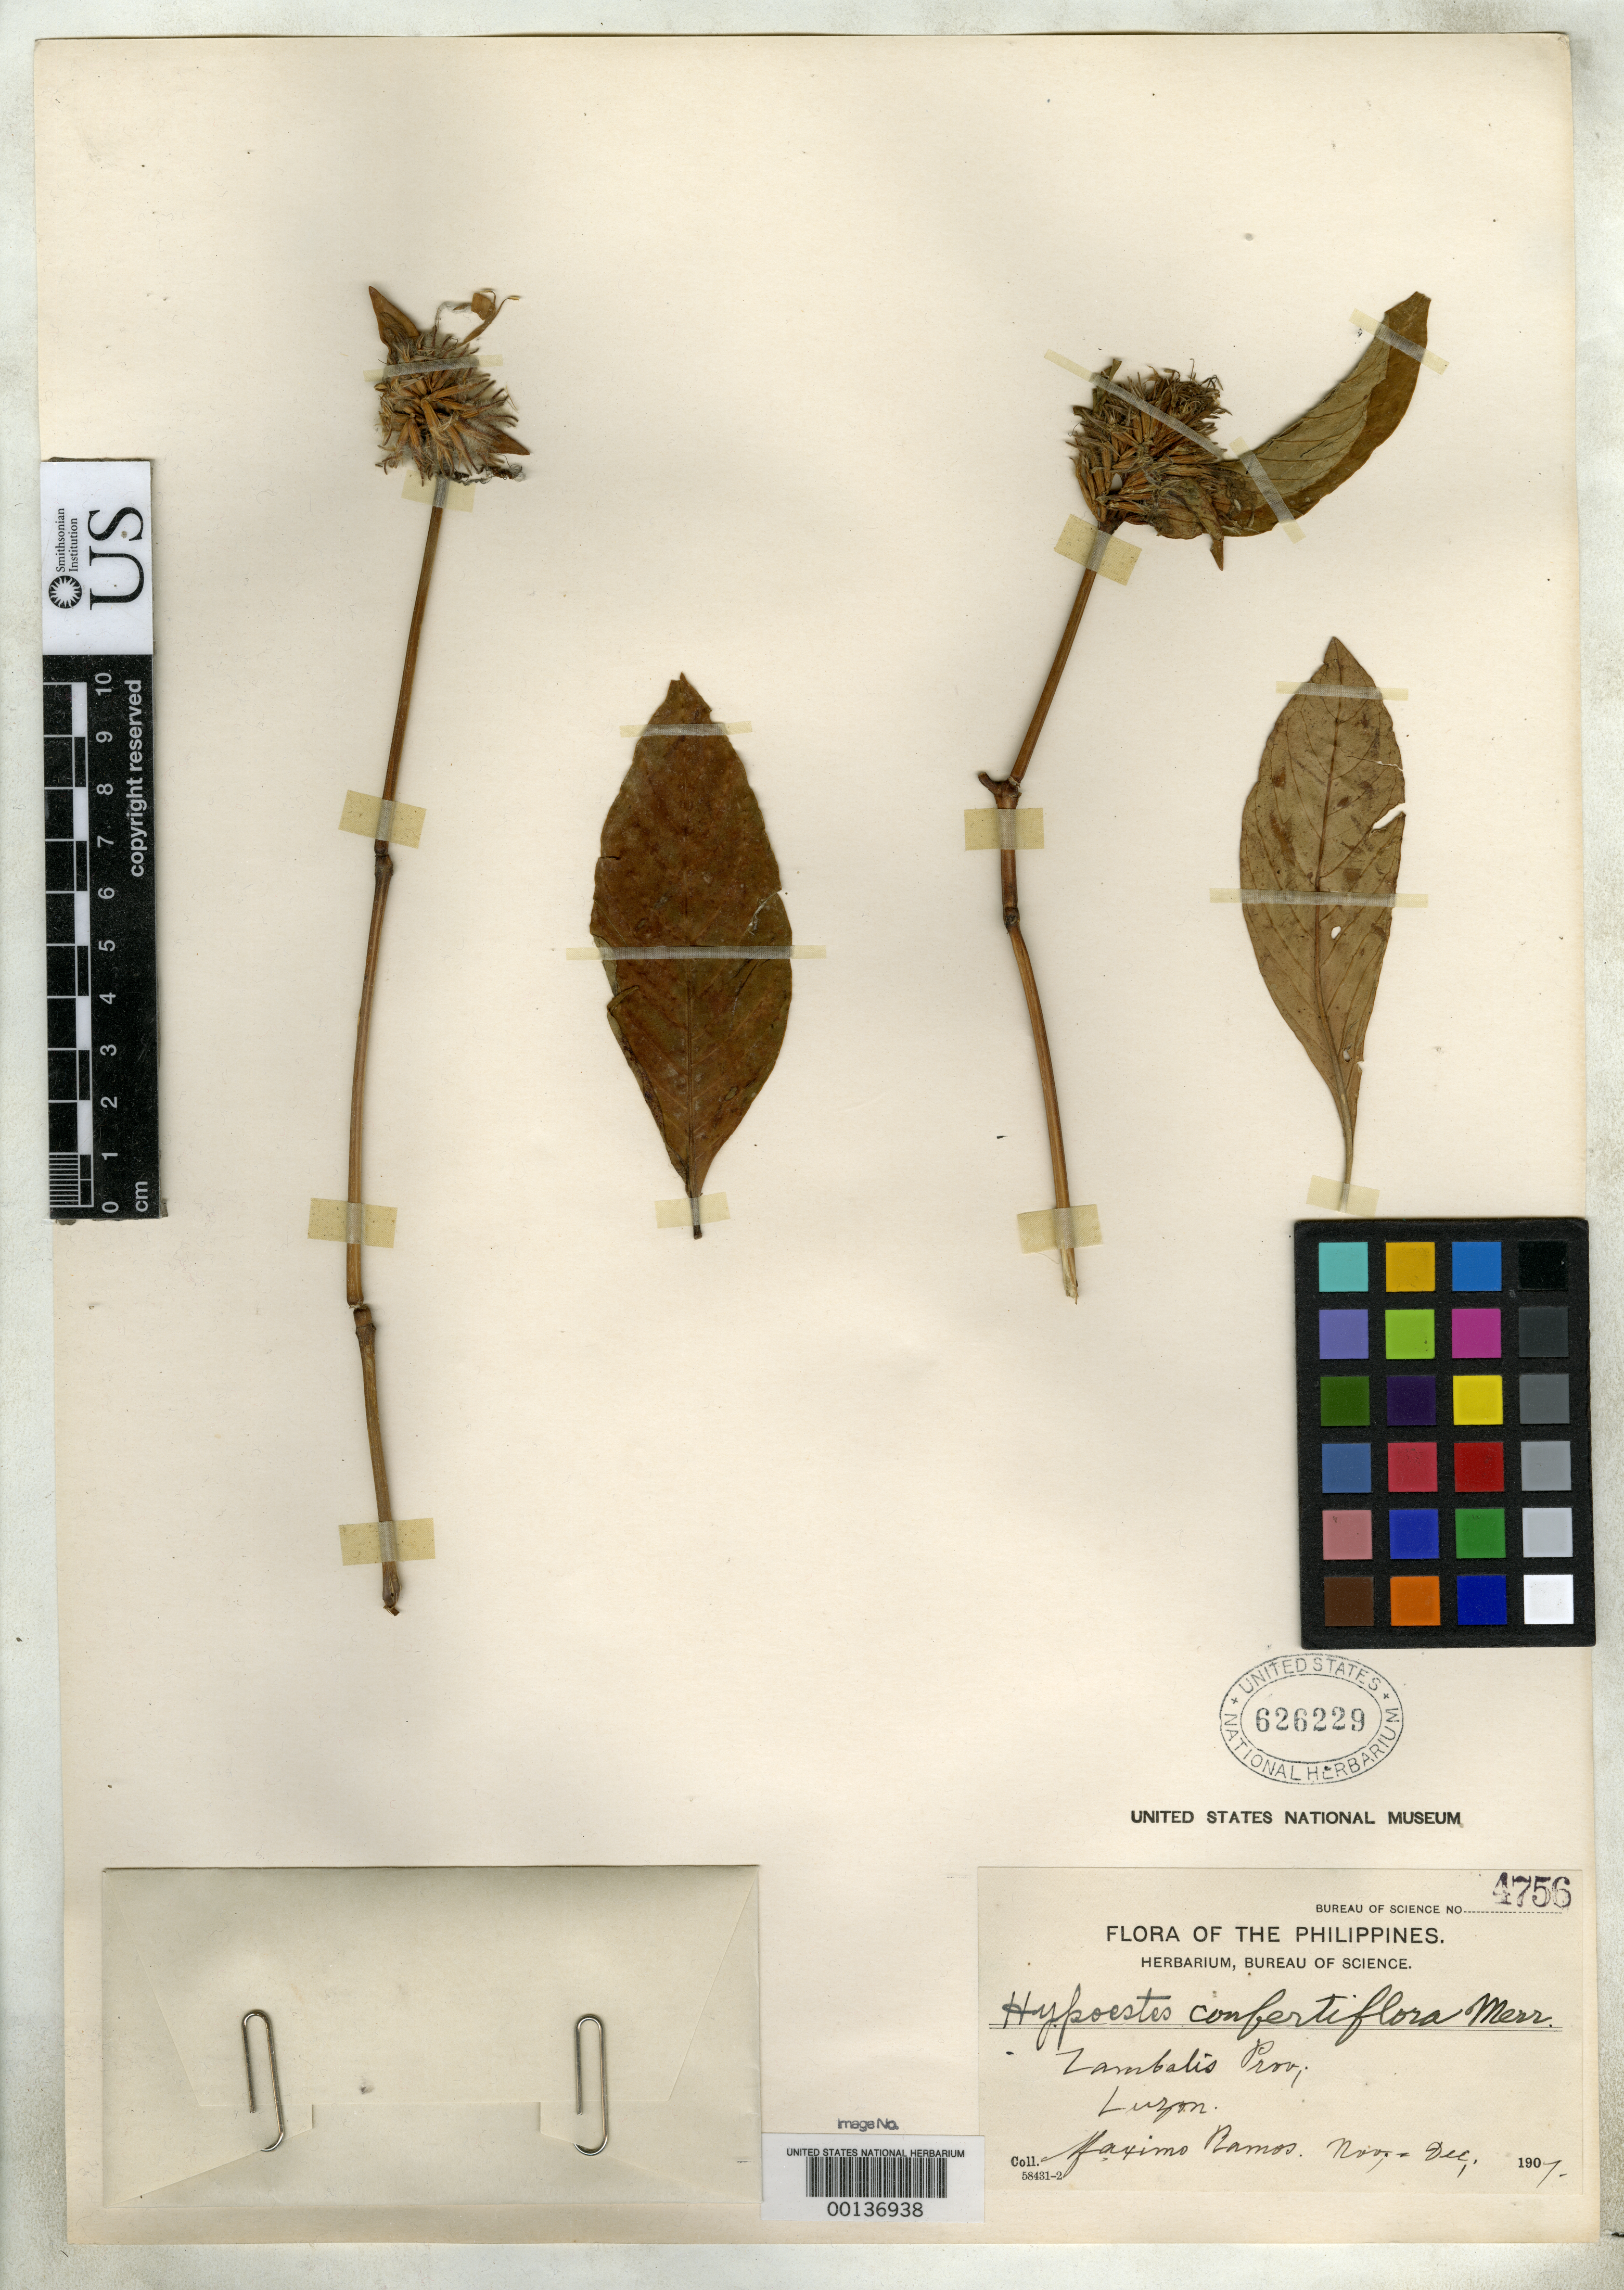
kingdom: Plantae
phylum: Tracheophyta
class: Magnoliopsida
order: Lamiales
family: Acanthaceae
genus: Hypoestes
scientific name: Hypoestes confertiflora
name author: Merr.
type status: Isotype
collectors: M. Ramos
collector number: Bur. Sci. 4756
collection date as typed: Dec 1907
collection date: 1907-12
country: Philippines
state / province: Central Luzon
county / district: Zambales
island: Luzon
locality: Santa Marta.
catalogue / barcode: US 626229